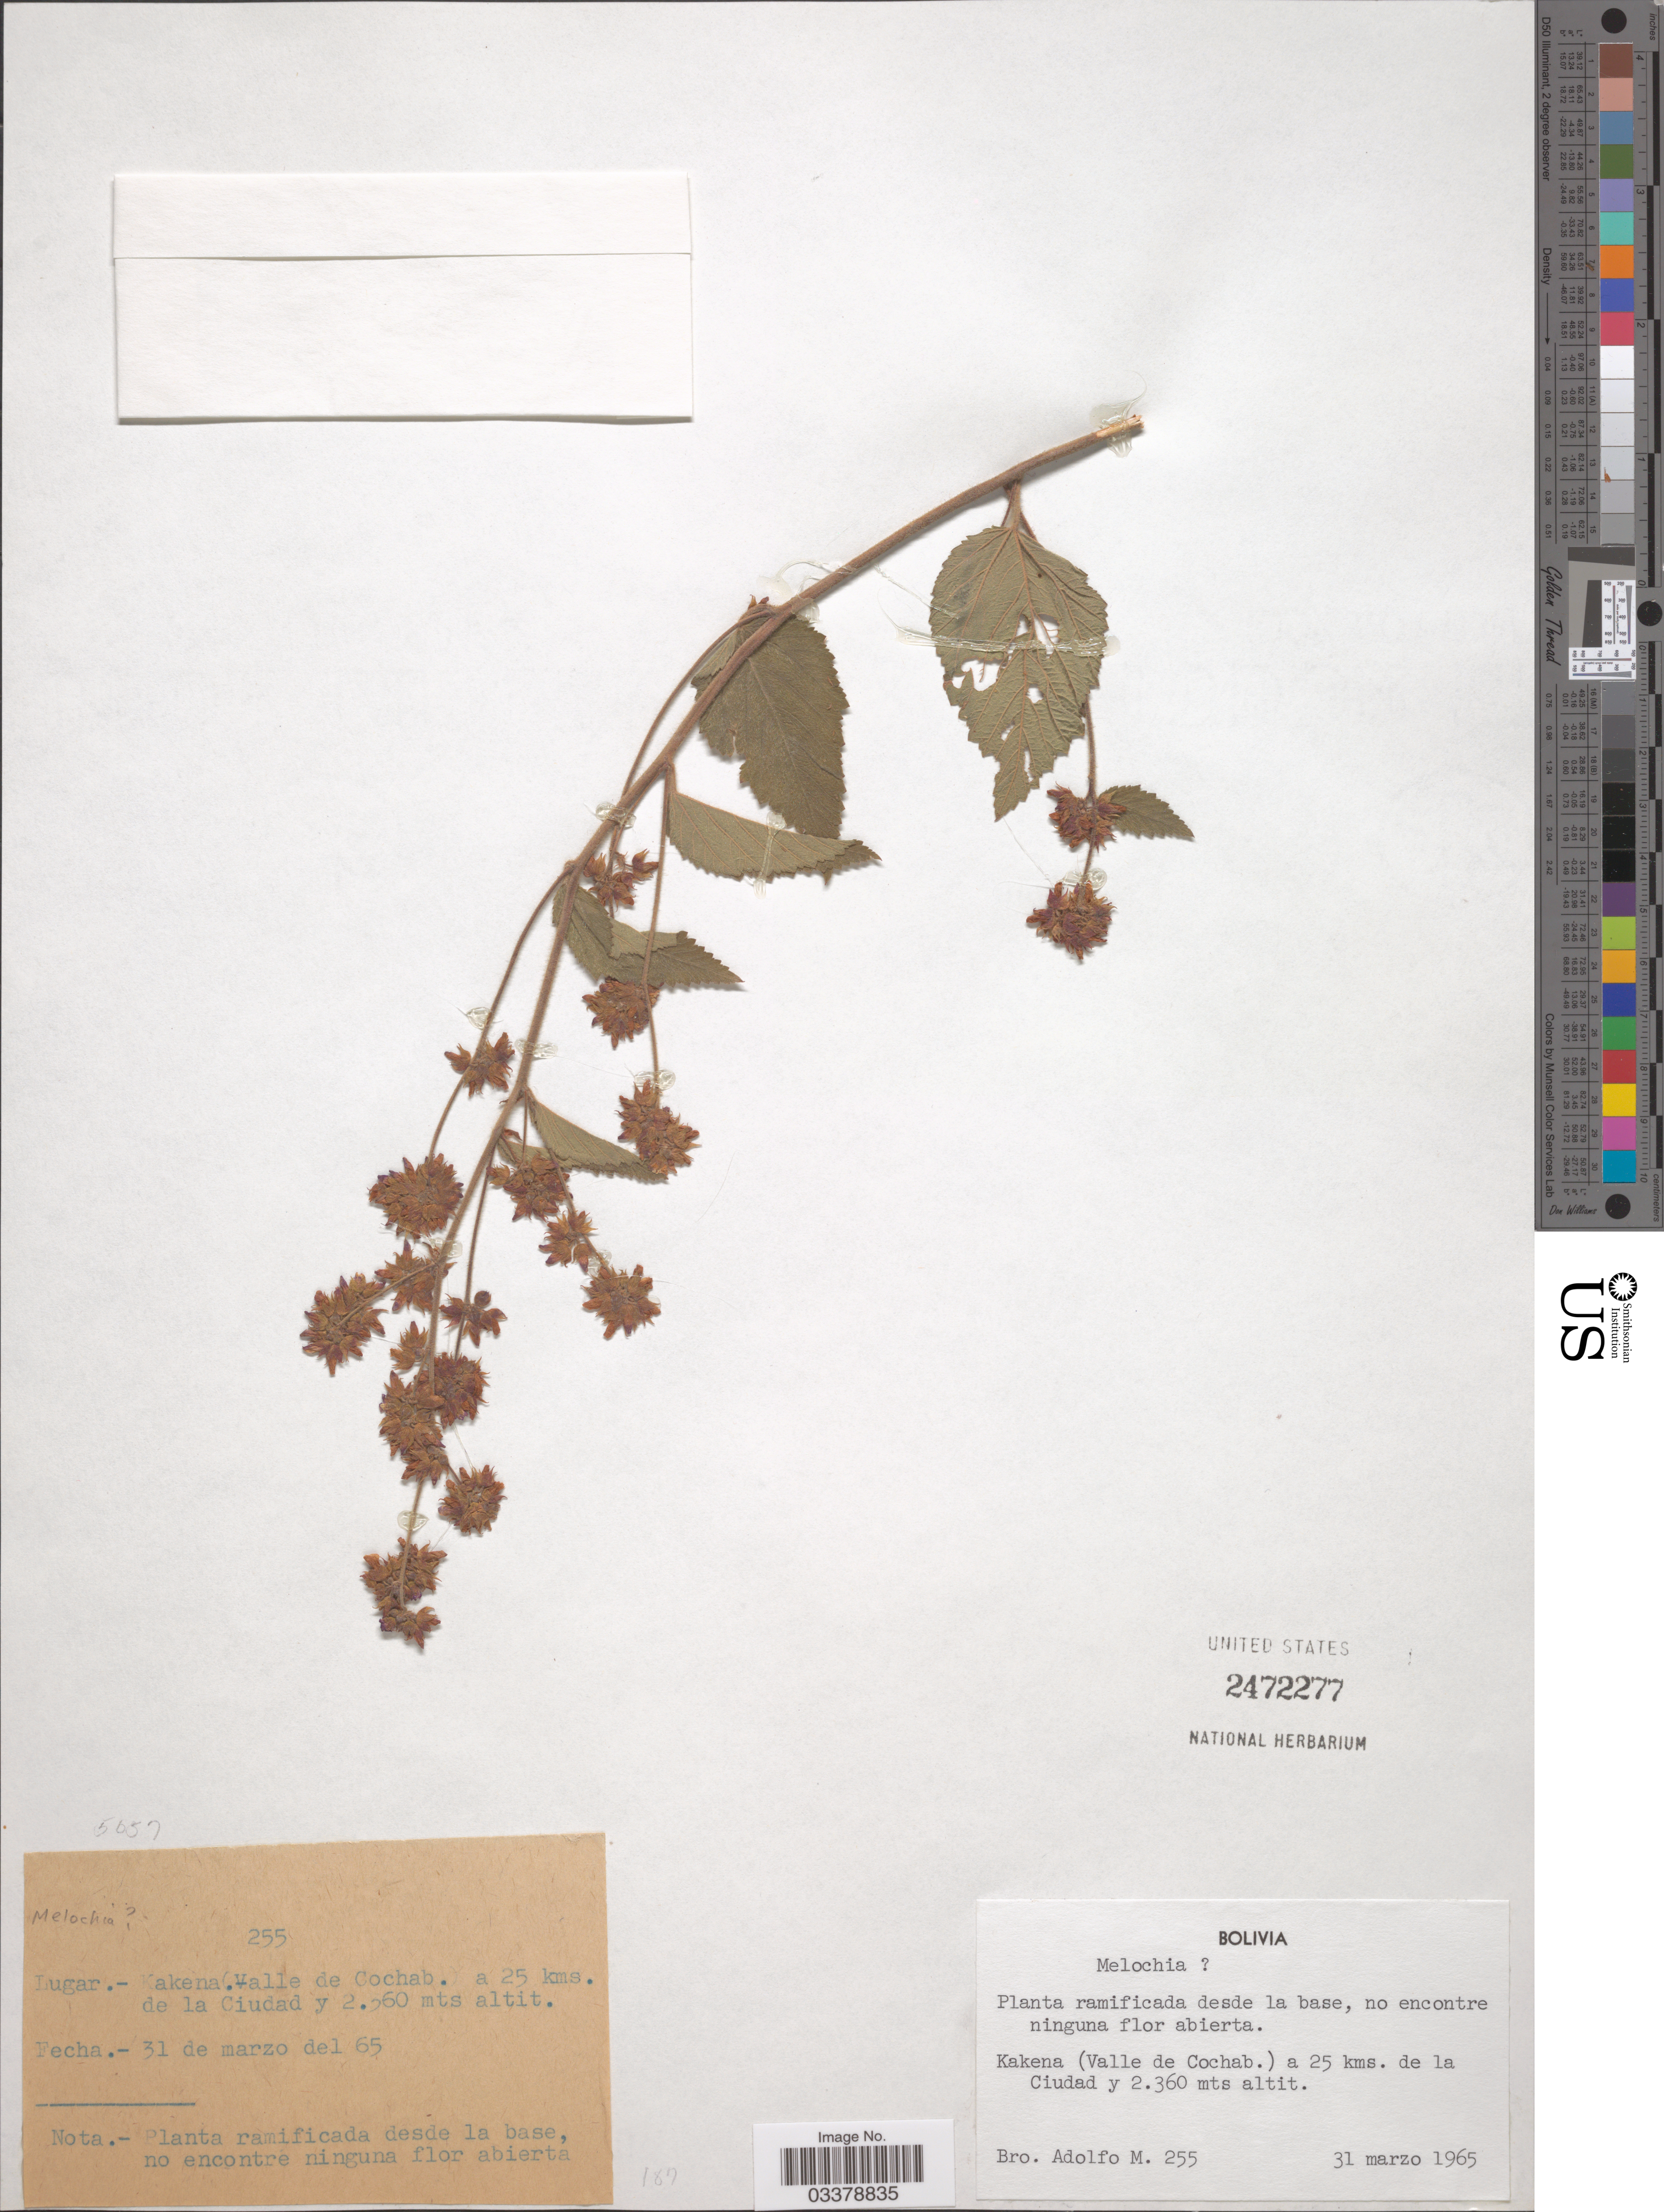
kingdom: Plantae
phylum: Tracheophyta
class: Magnoliopsida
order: Malvales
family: Malvaceae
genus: Melochia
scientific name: Melochia sp.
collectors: Bro. Adolfo M.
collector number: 255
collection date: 1965-03-31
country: Bolivia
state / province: Cochabamba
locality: Kakena (Valle de Cochab.) a 25 kms. de la Ciudad.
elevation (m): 2360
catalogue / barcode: US 2472277